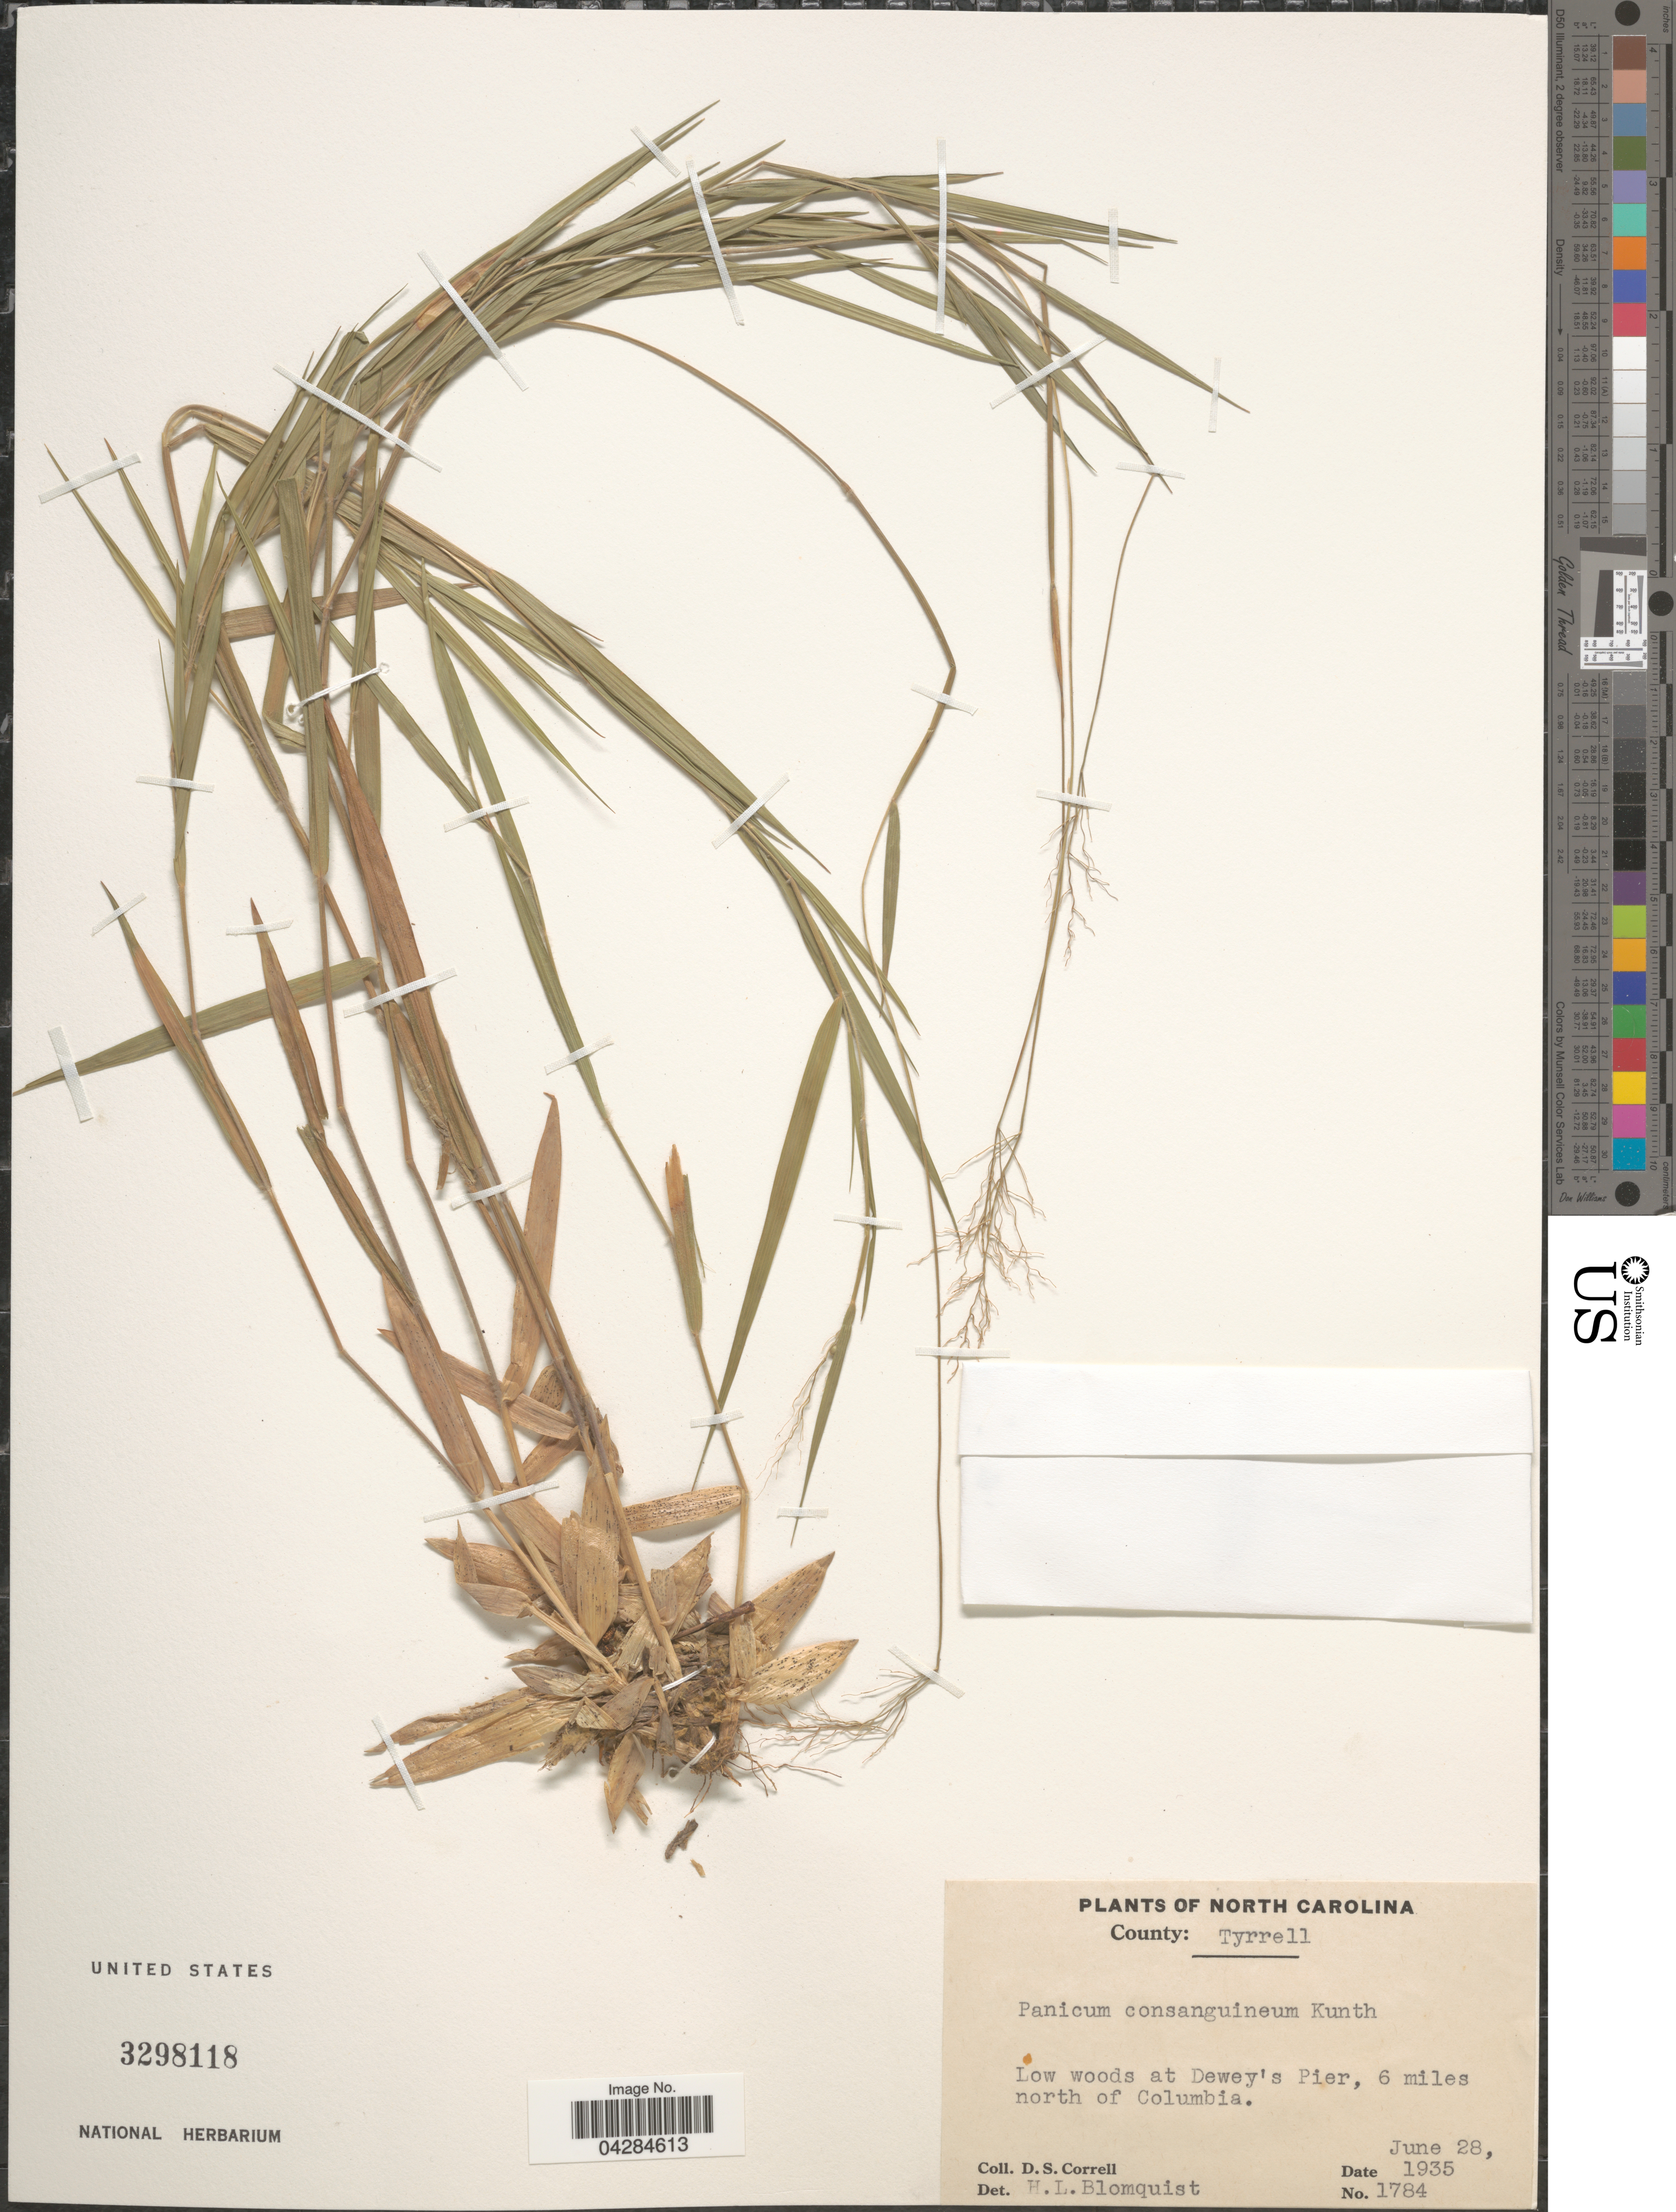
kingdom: Plantae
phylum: Tracheophyta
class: Liliopsida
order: Poales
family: Poaceae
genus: Dichanthelium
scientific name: Dichanthelium ovale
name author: (Elliott) Gould & C.A. Clark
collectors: D. S. Correll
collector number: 1784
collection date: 1935-06-28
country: United States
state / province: North Carolina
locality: County: Tyrrell. Low woods at Dewey's Pier, 6 miles north of Columbia.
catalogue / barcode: US 3298118